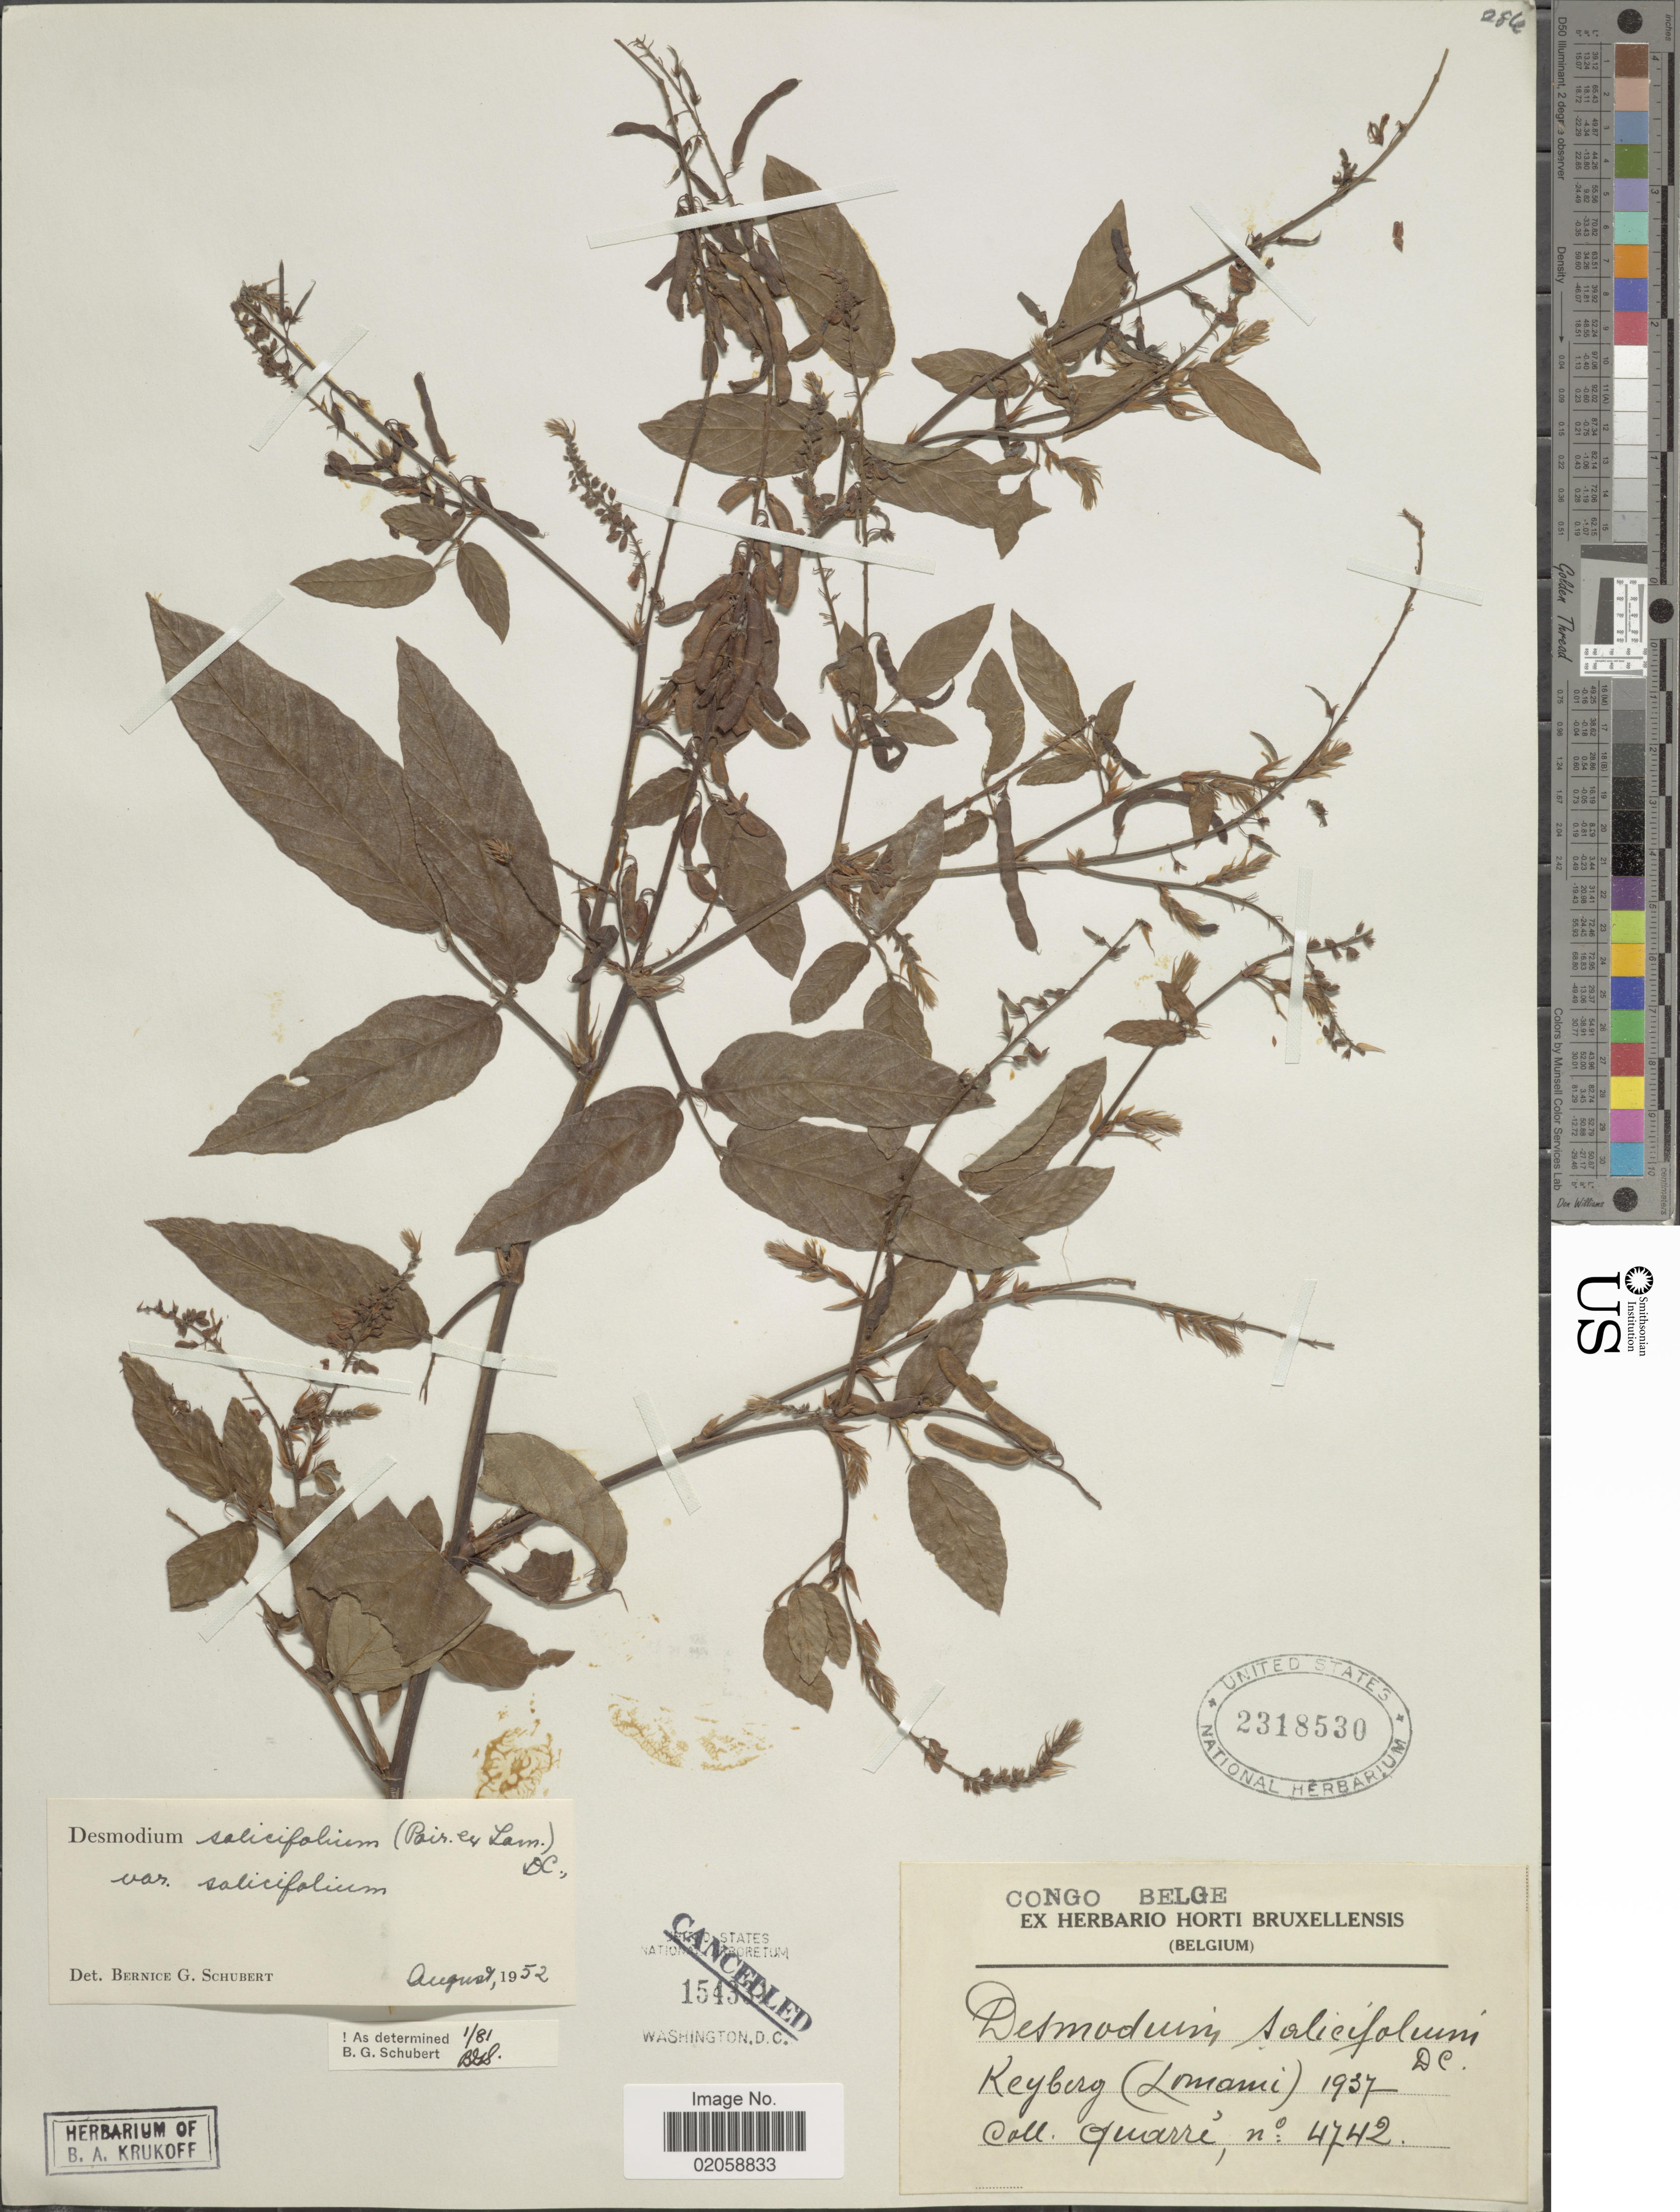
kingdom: Plantae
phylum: Tracheophyta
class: Magnoliopsida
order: Fabales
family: Fabaceae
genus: Pleurolobus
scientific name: Pleurolobus salicifolius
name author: (Poir.) H. Ohashi & K. Ohashi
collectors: -. Quarre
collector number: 4742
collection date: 1937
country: Congo, Democratic Republic of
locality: Congo Belge. Keyberg (Lomami)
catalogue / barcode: US 2318530